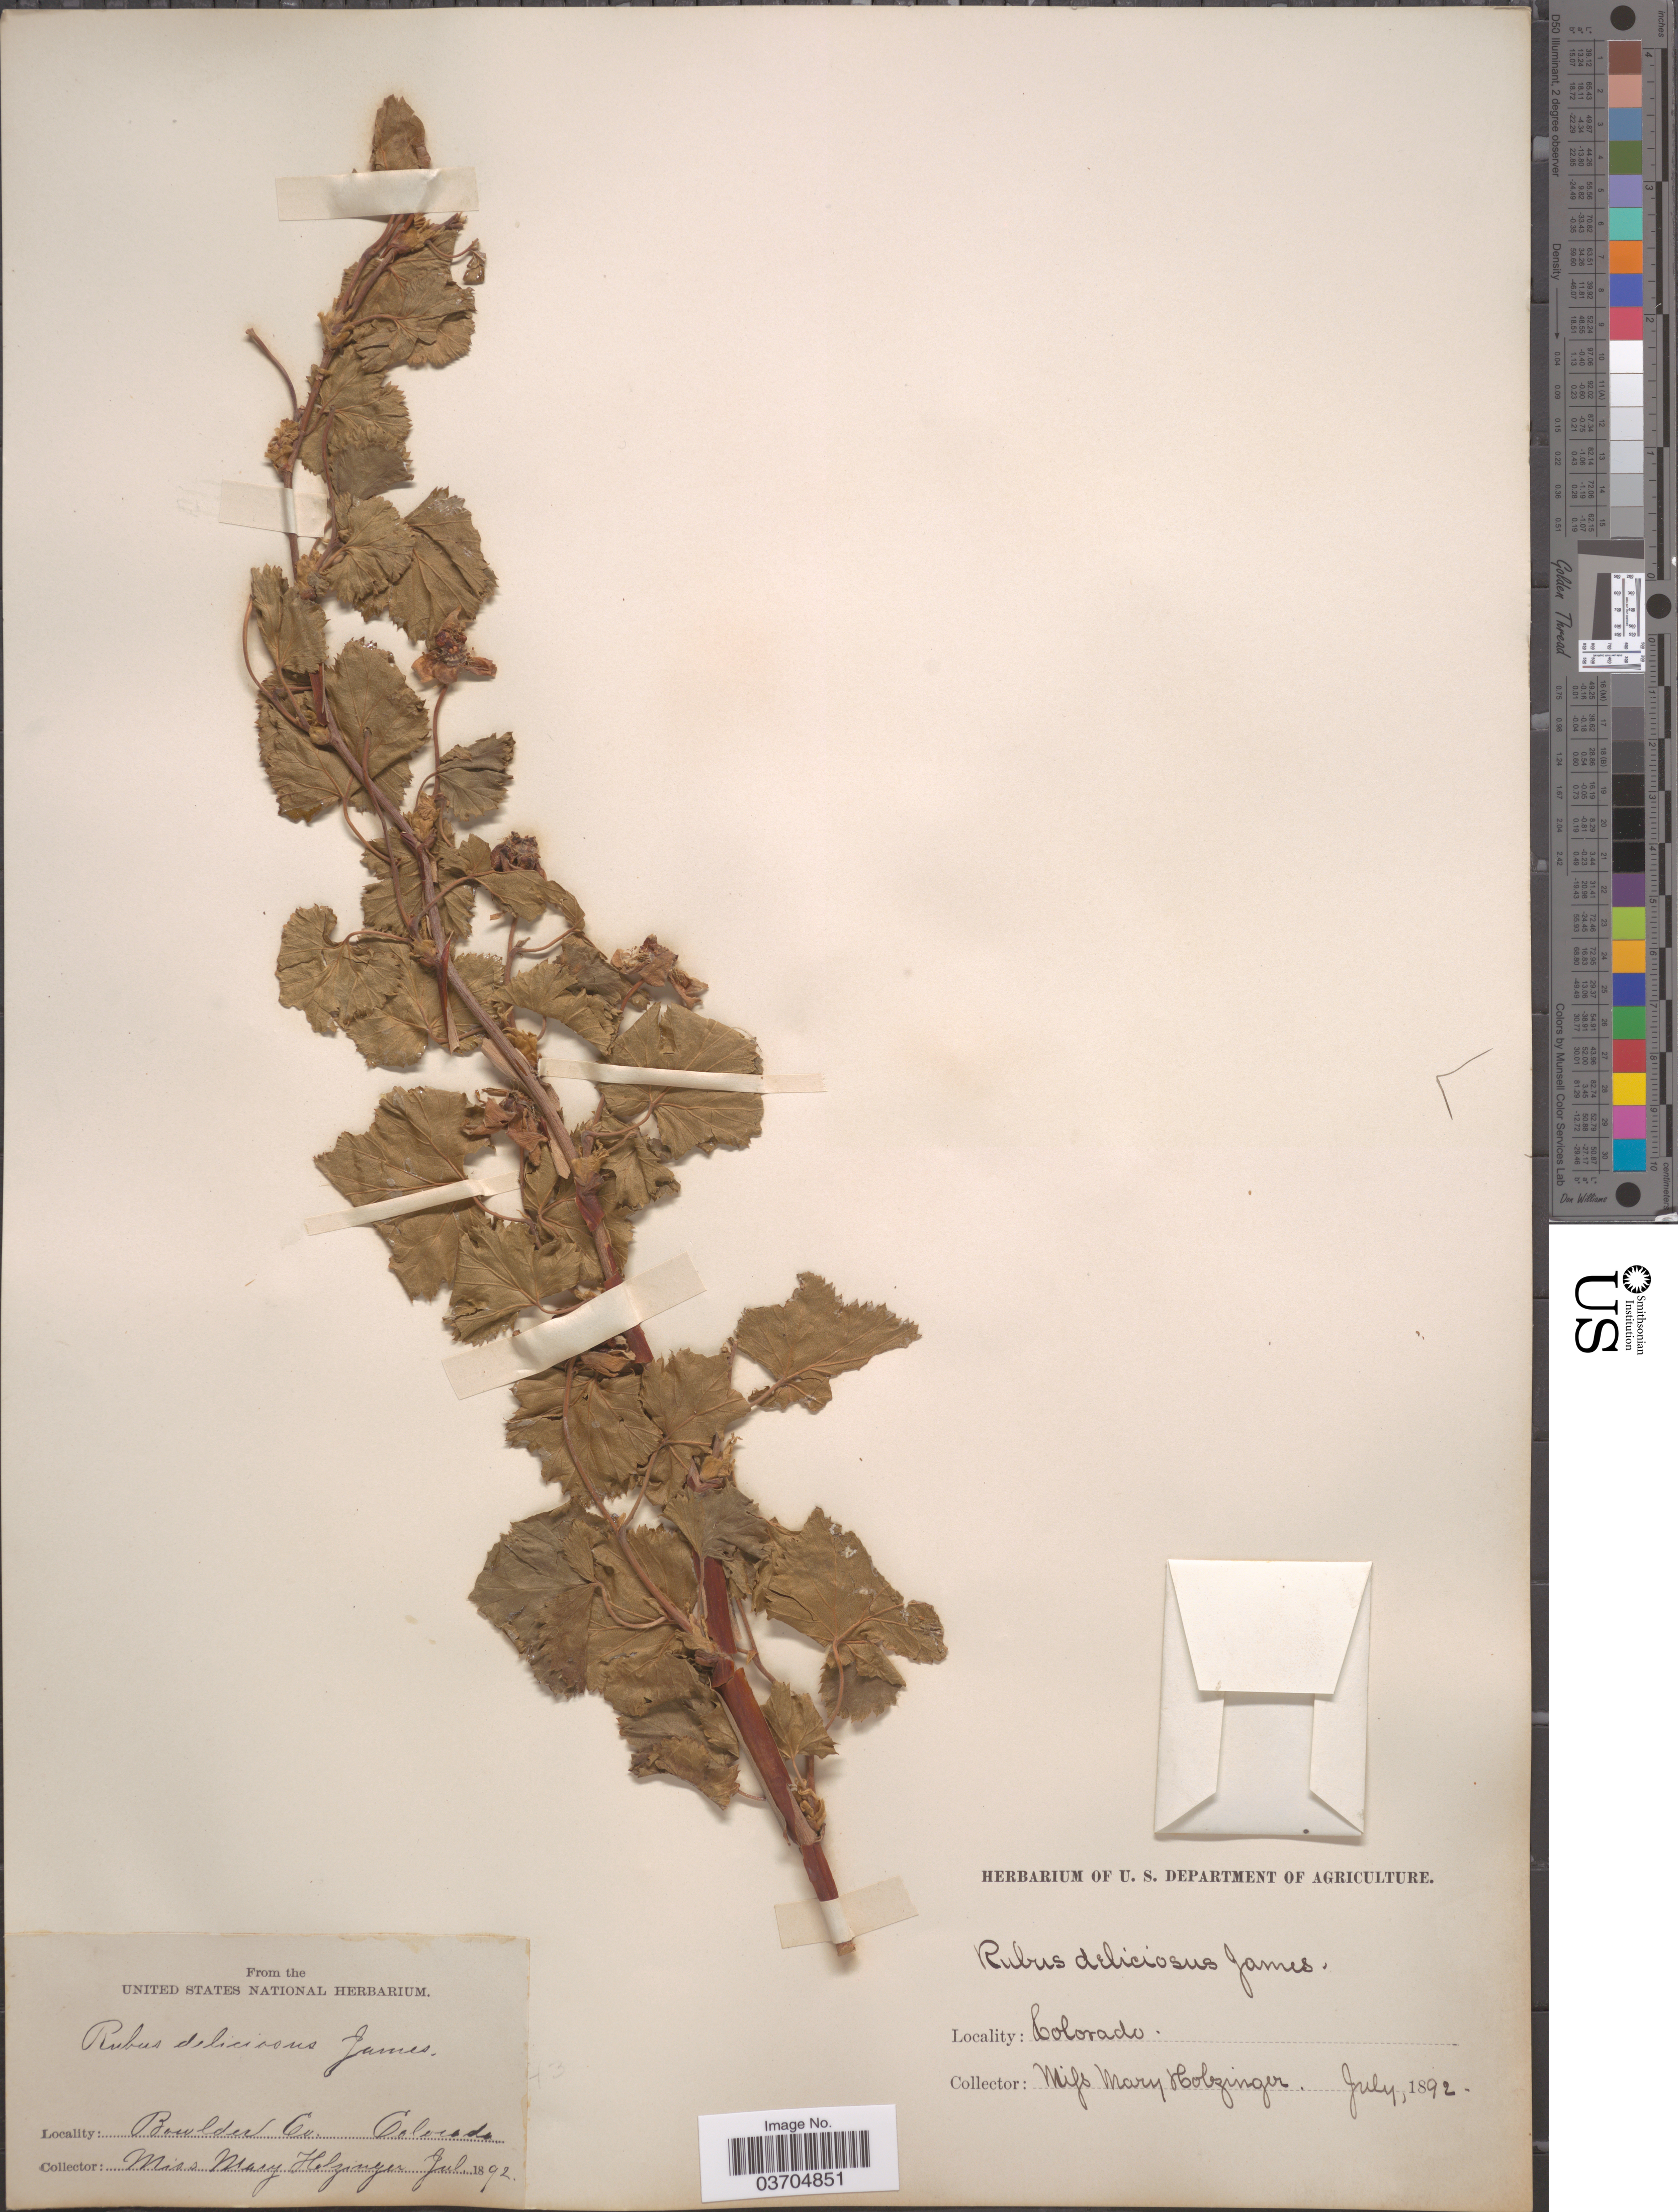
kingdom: Plantae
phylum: Tracheophyta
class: Magnoliopsida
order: Rosales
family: Rosaceae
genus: Rubus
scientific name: Rubus deliciosus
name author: Torr.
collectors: M. Holzinger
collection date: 1892-07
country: United States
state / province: Colorado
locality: Boulder Co.